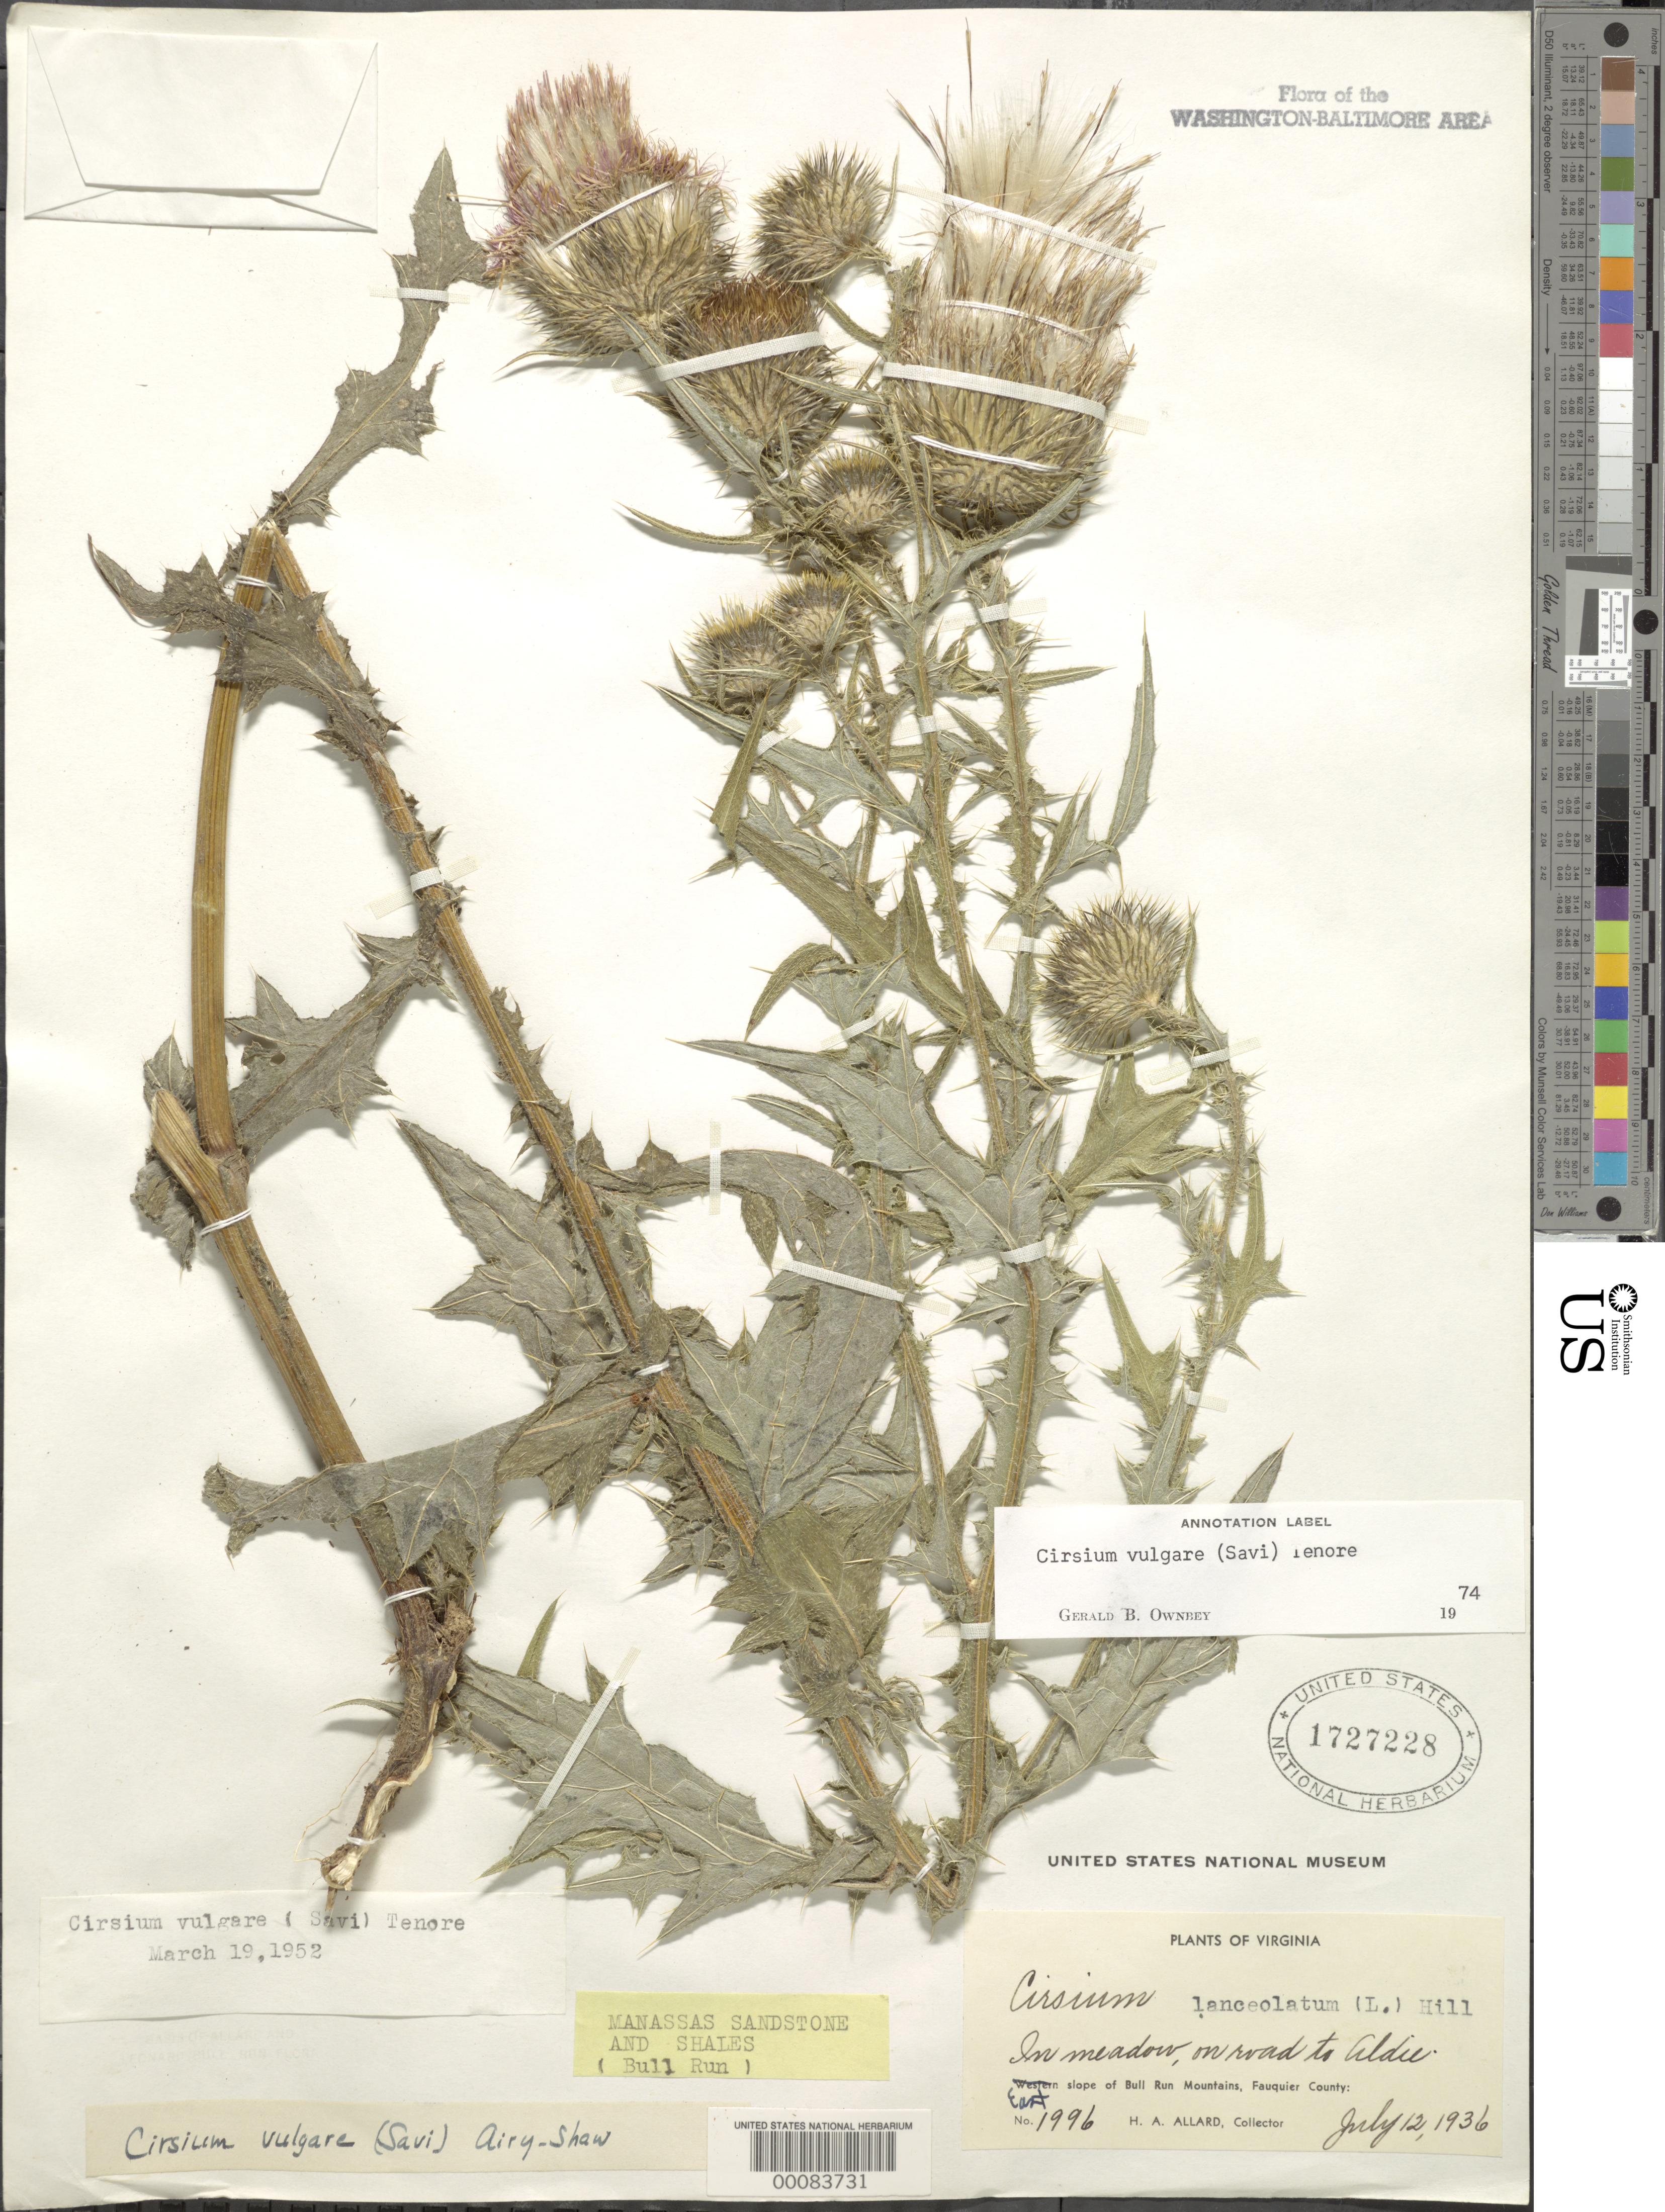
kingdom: Plantae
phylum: Tracheophyta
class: Magnoliopsida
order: Asterales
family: Asteraceae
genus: Cirsium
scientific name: Cirsium vulgare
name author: (Savi) Ten.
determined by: Ownbey, G. B.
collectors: H. A. Allard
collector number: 1996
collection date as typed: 12 Jul 1936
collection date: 1936-07-12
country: United States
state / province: Virginia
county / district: Fauquier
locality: Road to Aldie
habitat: Meadow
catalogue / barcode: US 1727228